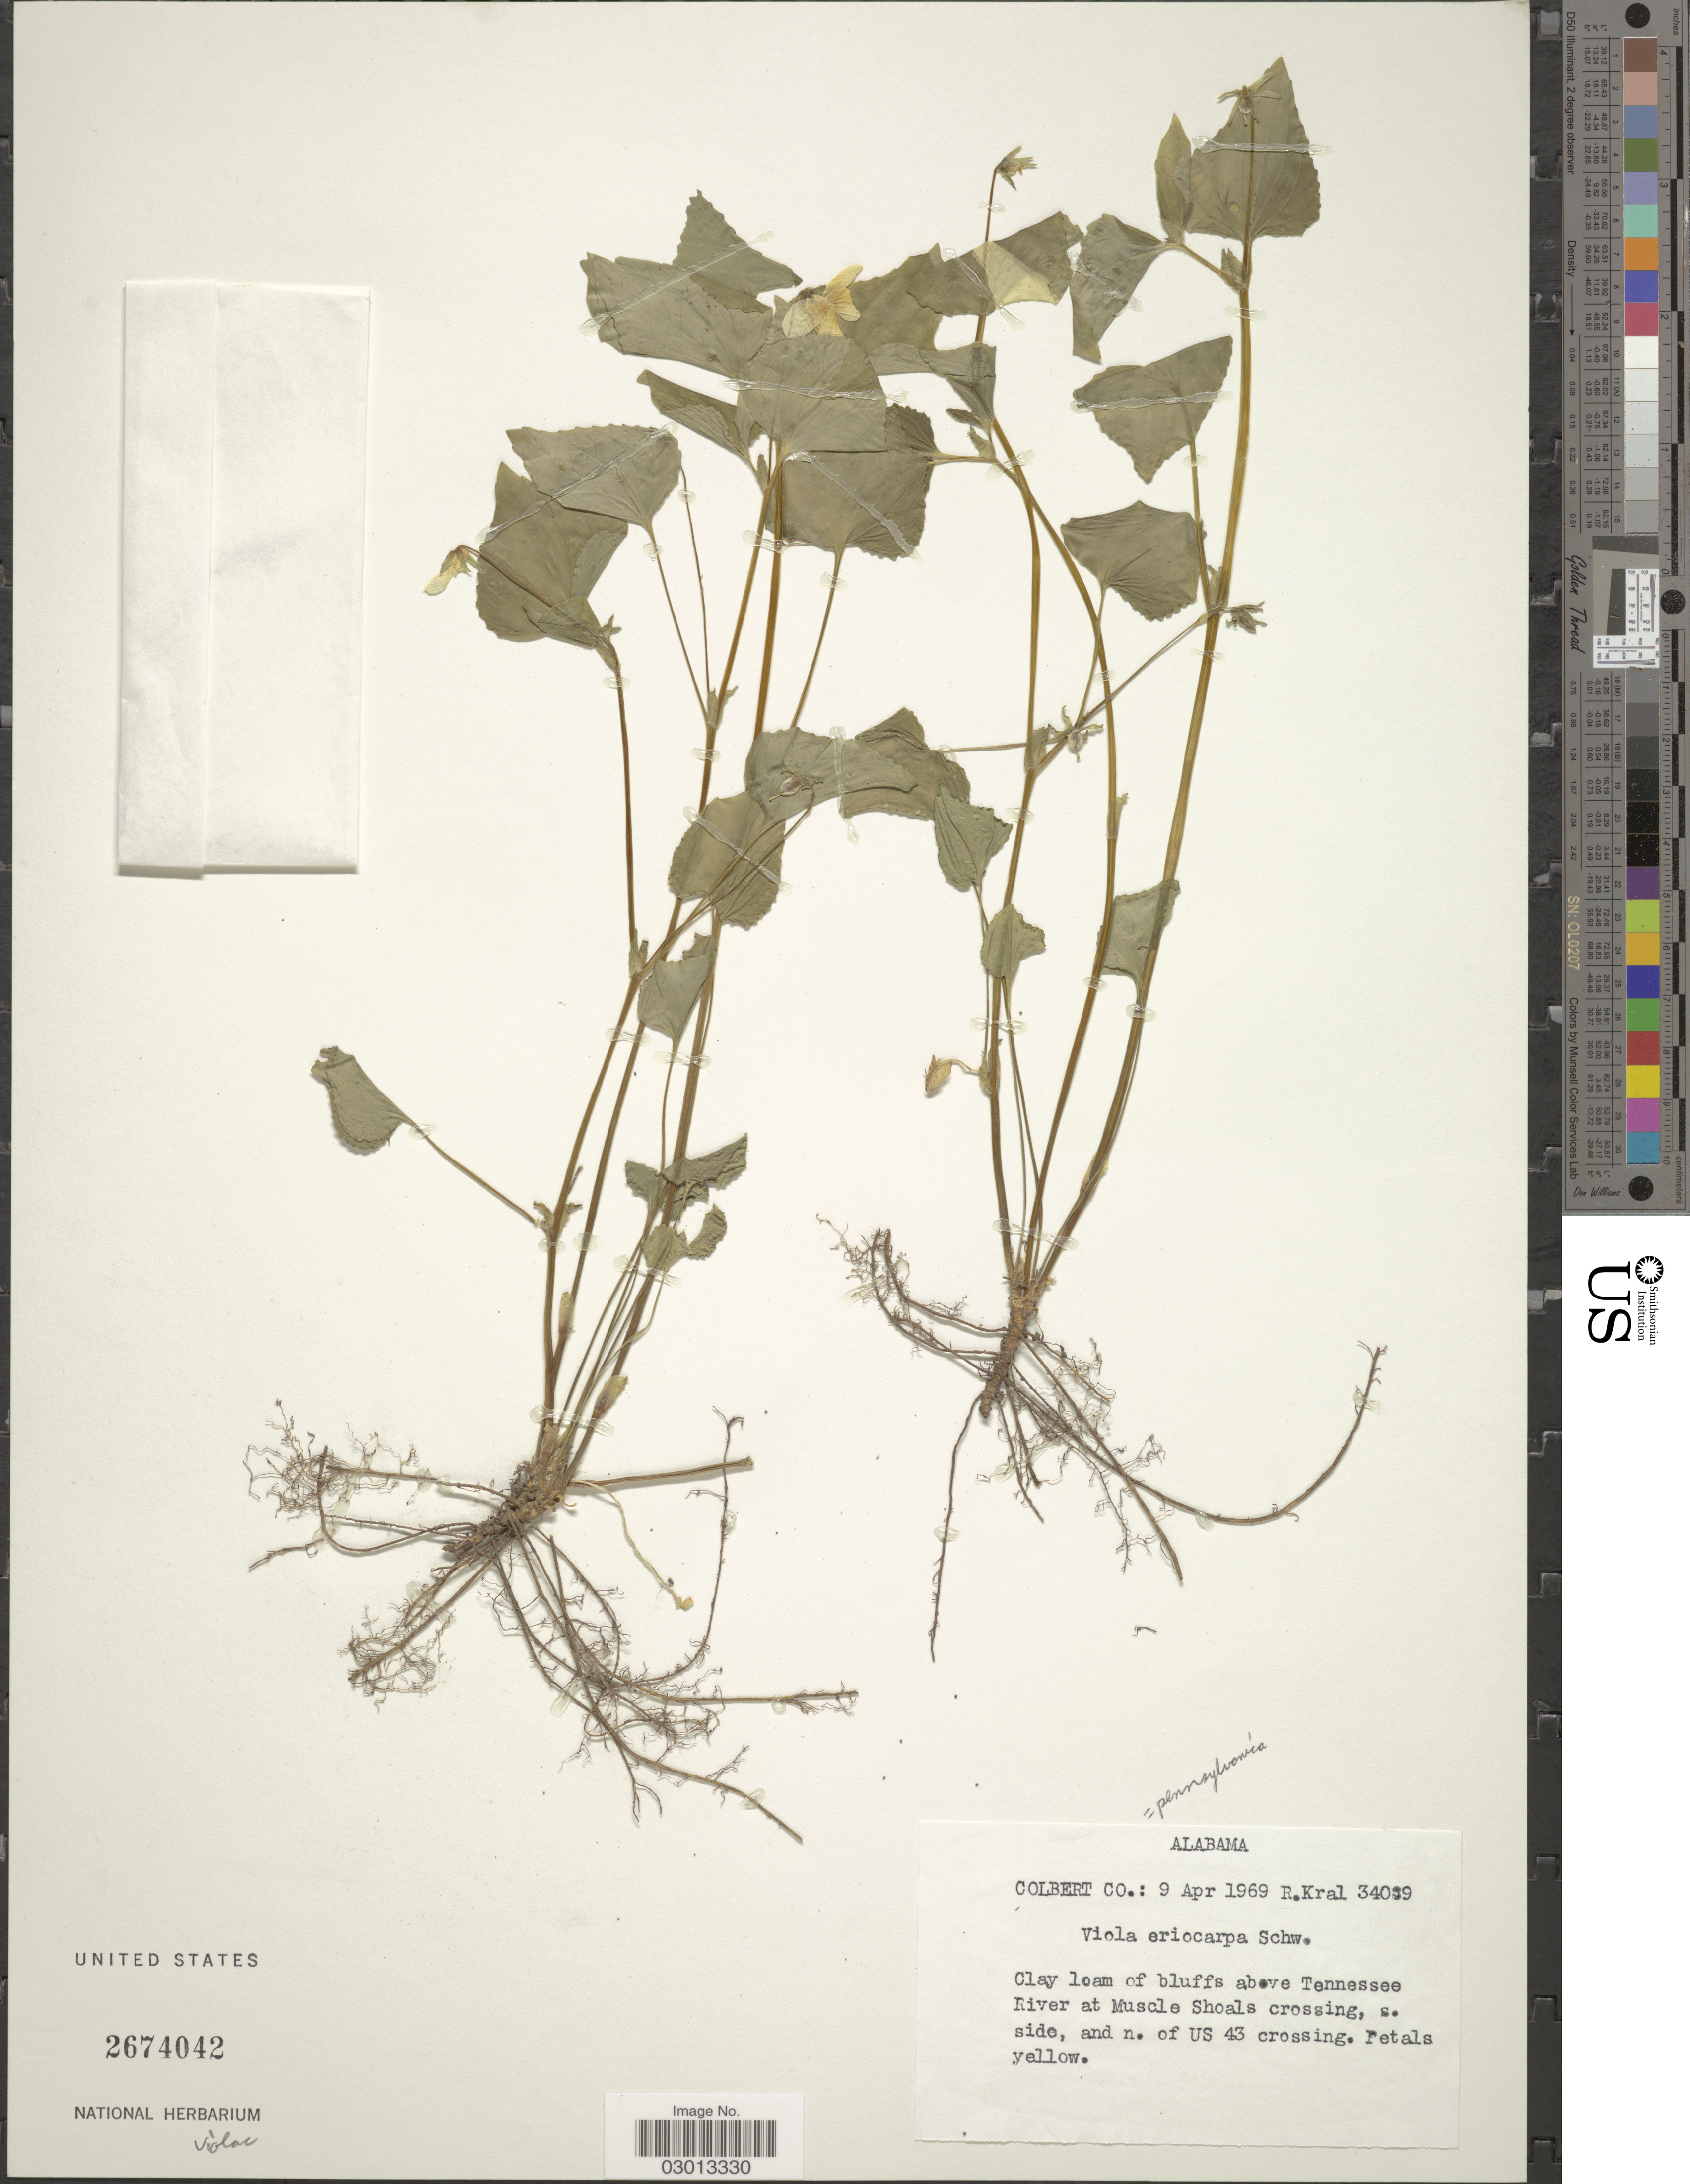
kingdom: Plantae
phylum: Tracheophyta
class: Magnoliopsida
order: Malpighiales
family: Violaceae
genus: Viola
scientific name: Viola pensylvanica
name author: Michx.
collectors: R. Kral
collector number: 34039*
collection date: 1969-04-09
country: United States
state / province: Alabama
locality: Colbert Co.: Clay loam of bluffs above Tennessee River at Muscle Shoals crossing, s. side and n. of US 43 crossing.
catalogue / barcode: US 2674042